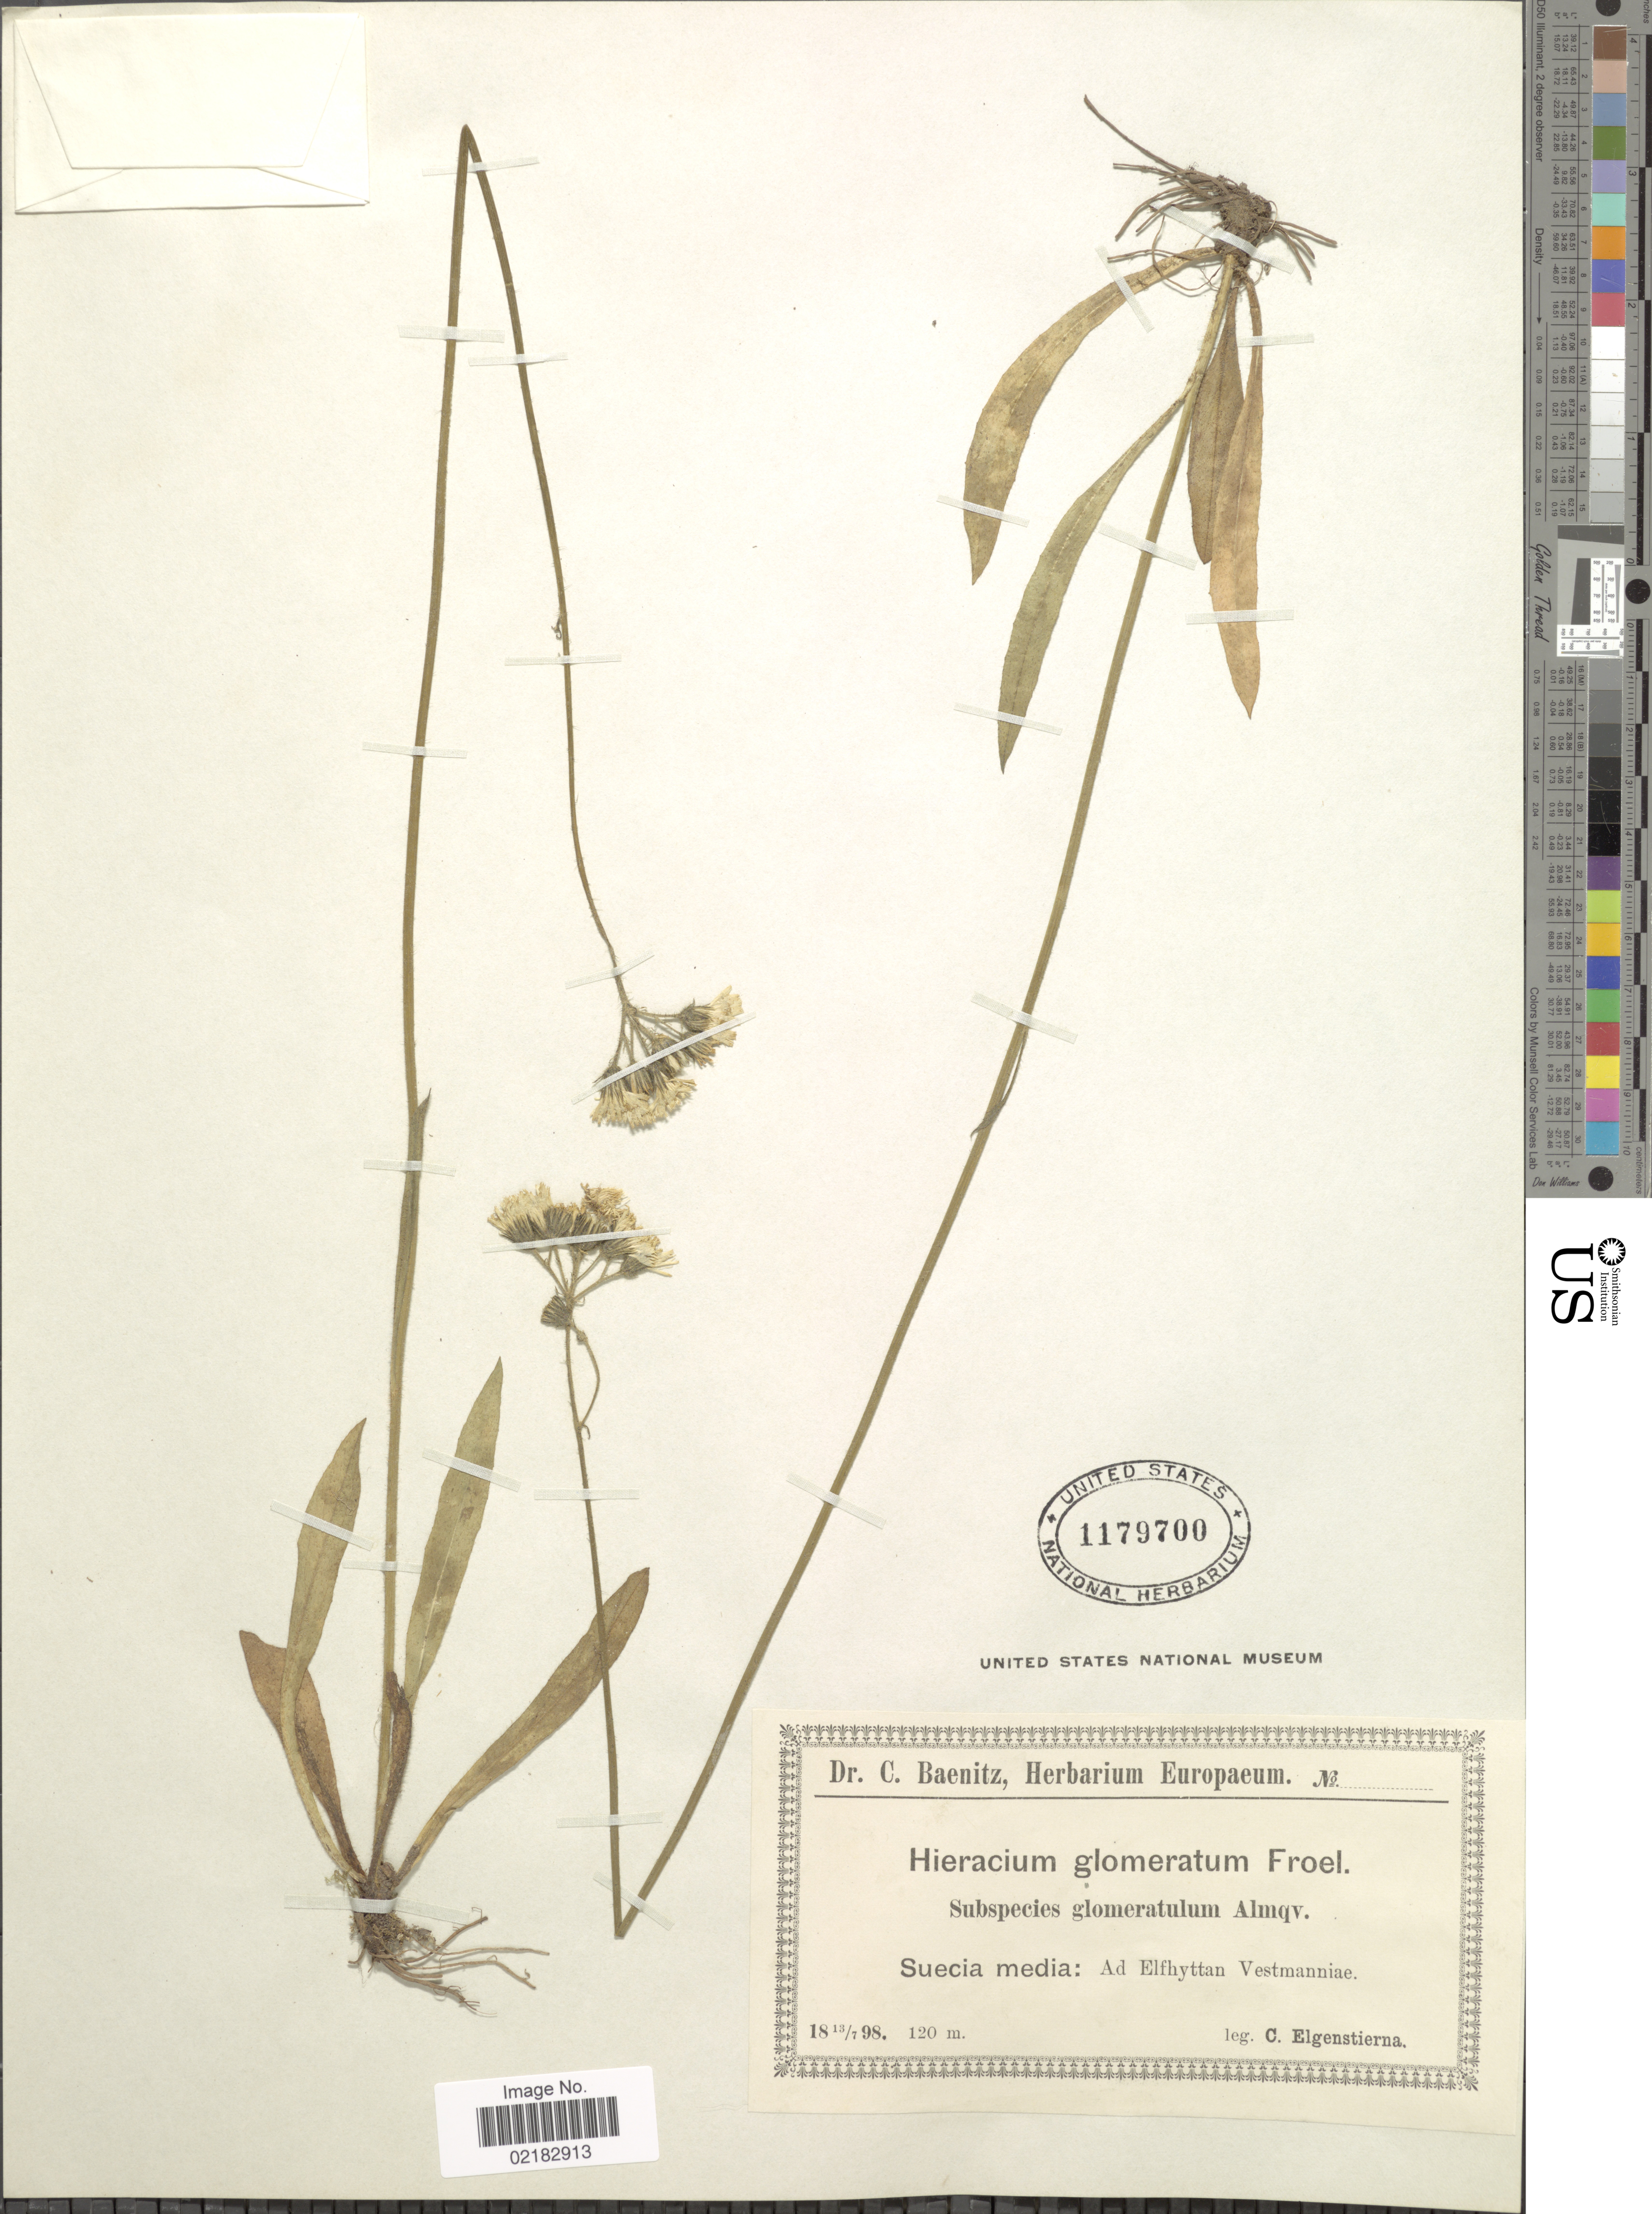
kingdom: Plantae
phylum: Tracheophyta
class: Magnoliopsida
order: Asterales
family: Asteraceae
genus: Pilosella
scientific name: Pilosella glomerata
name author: (Froel.) Fr.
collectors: C. Elgenstierna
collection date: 1898-07-13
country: Sweden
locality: Suecia media: ad Elfhyttan Vestmanniae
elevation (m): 120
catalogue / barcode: US 1179700